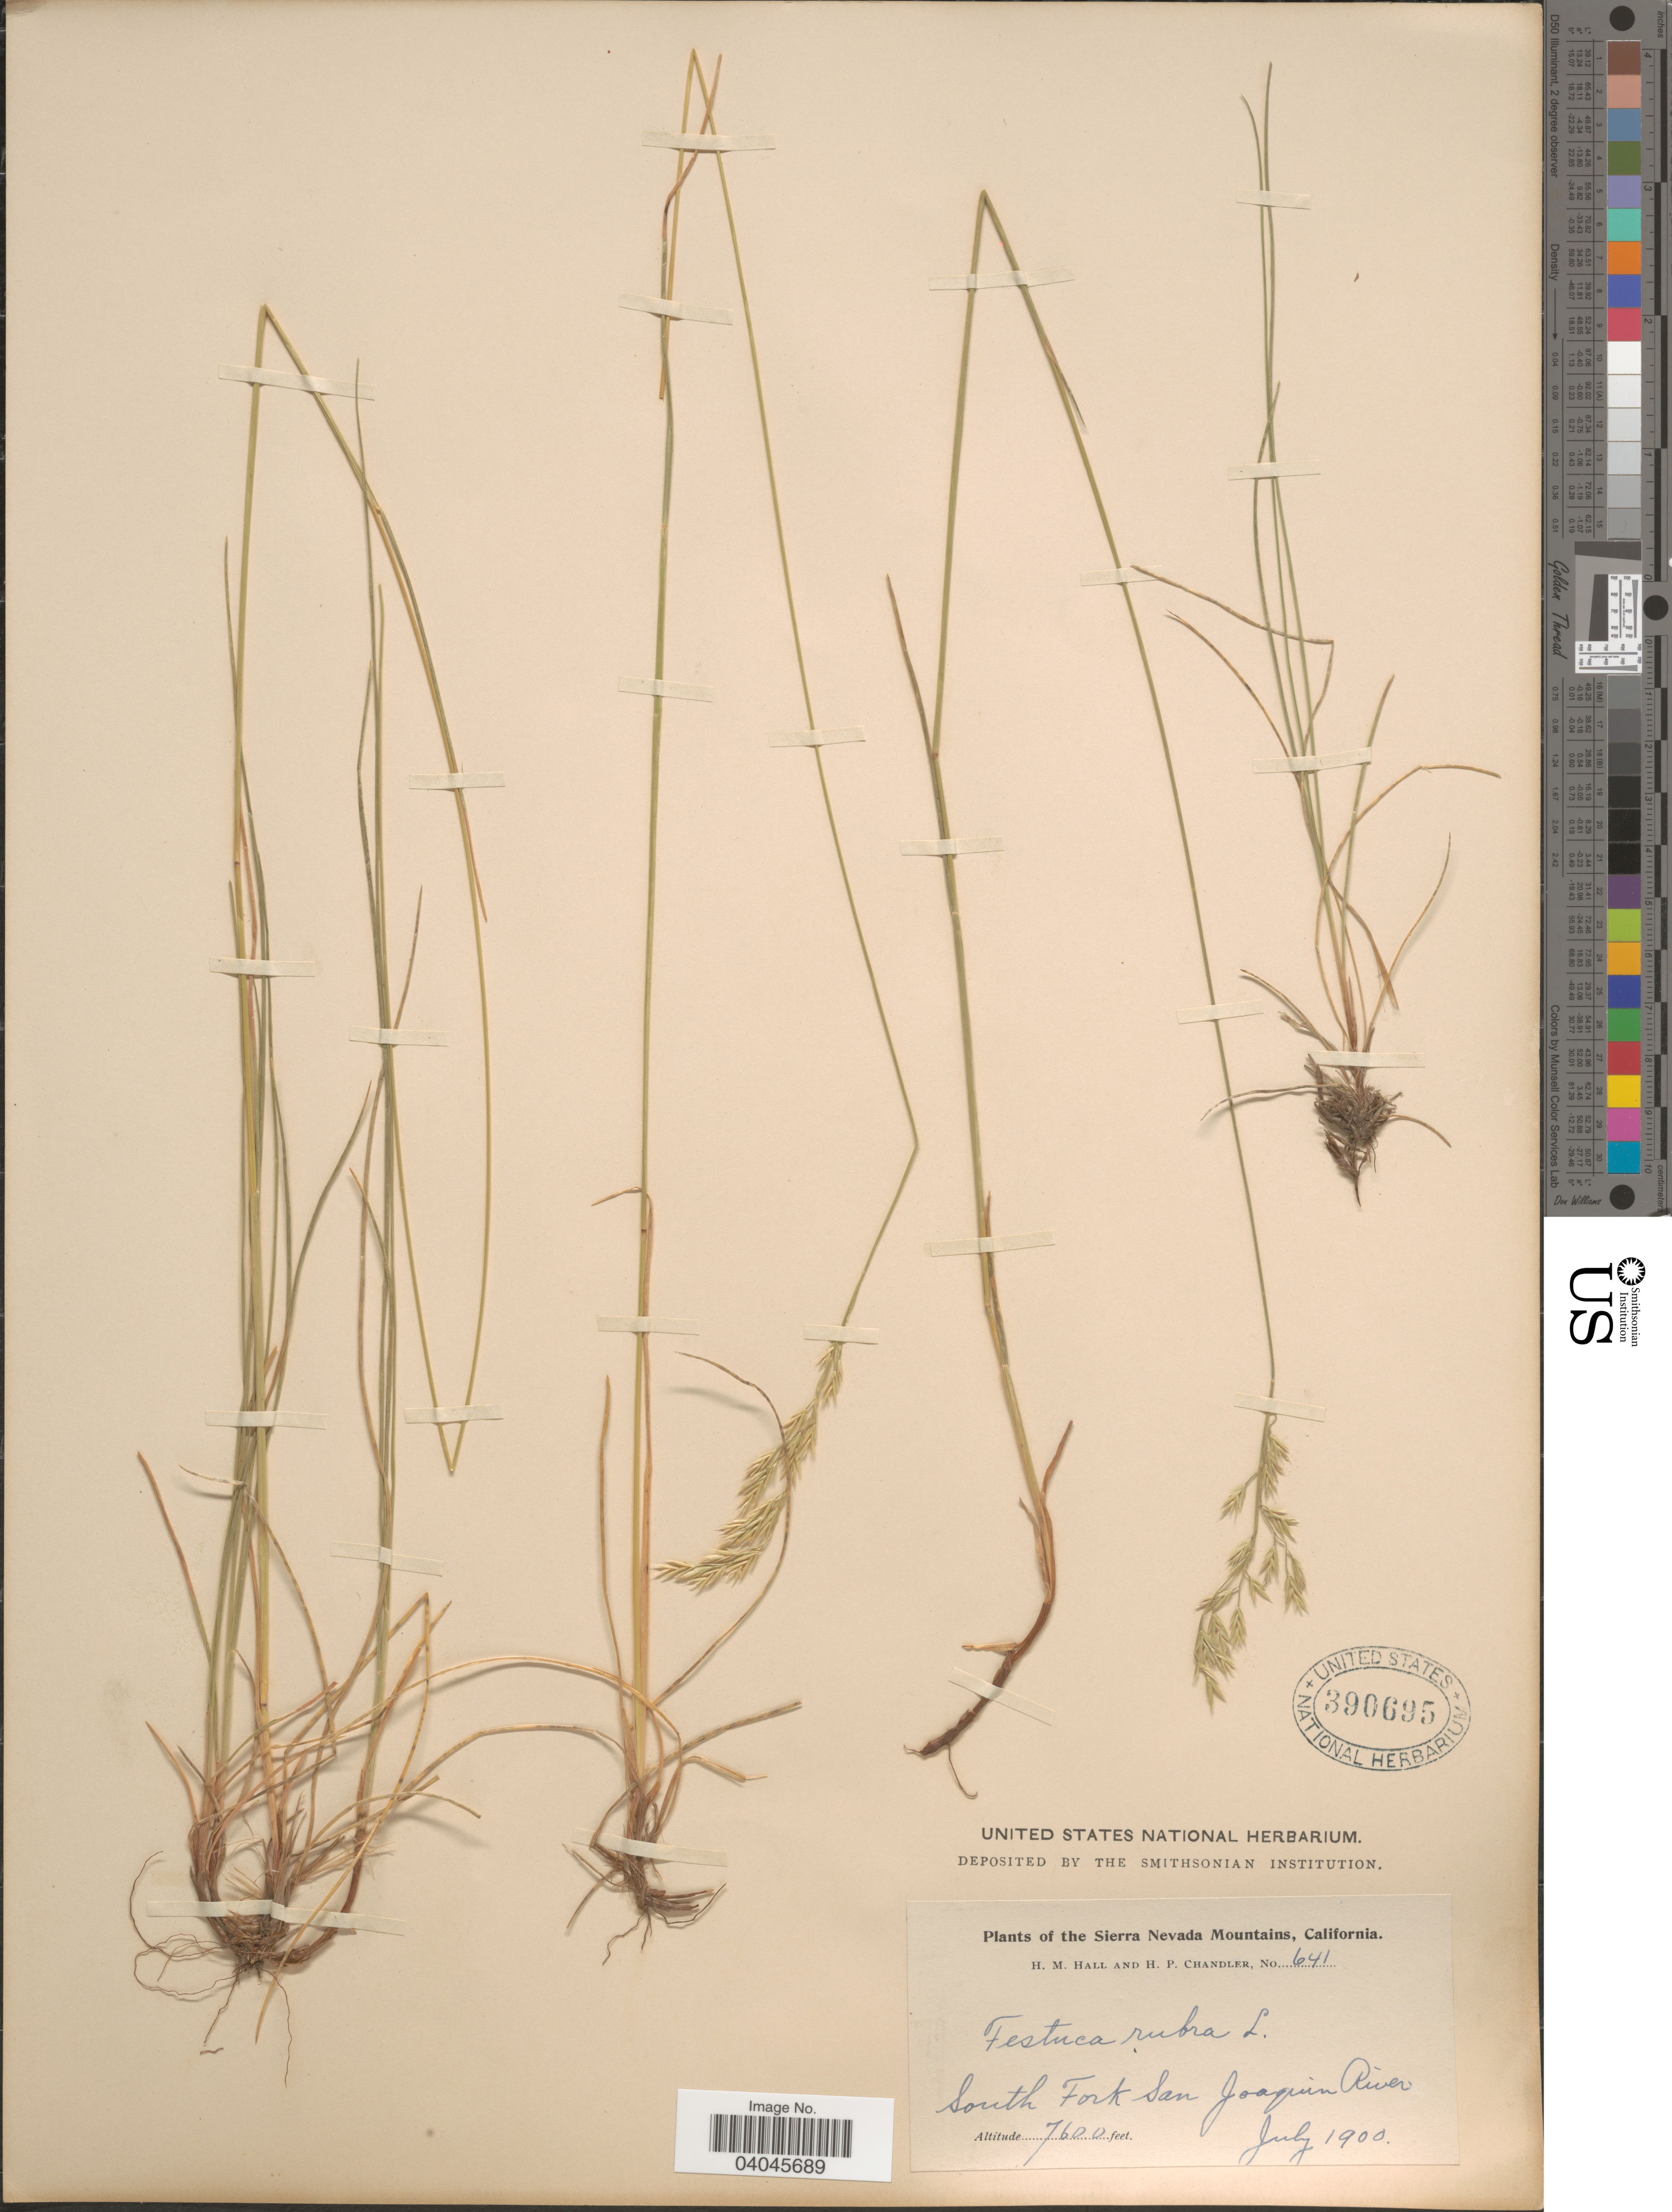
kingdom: Plantae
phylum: Tracheophyta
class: Liliopsida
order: Poales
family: Poaceae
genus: Festuca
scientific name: Festuca rubra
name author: L.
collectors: H. M. Hall & H. Chandler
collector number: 641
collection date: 1900-07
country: United States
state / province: California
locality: The Sierra Nevada Mountains. South Fork San Joaquin River.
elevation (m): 2316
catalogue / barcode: US 390695